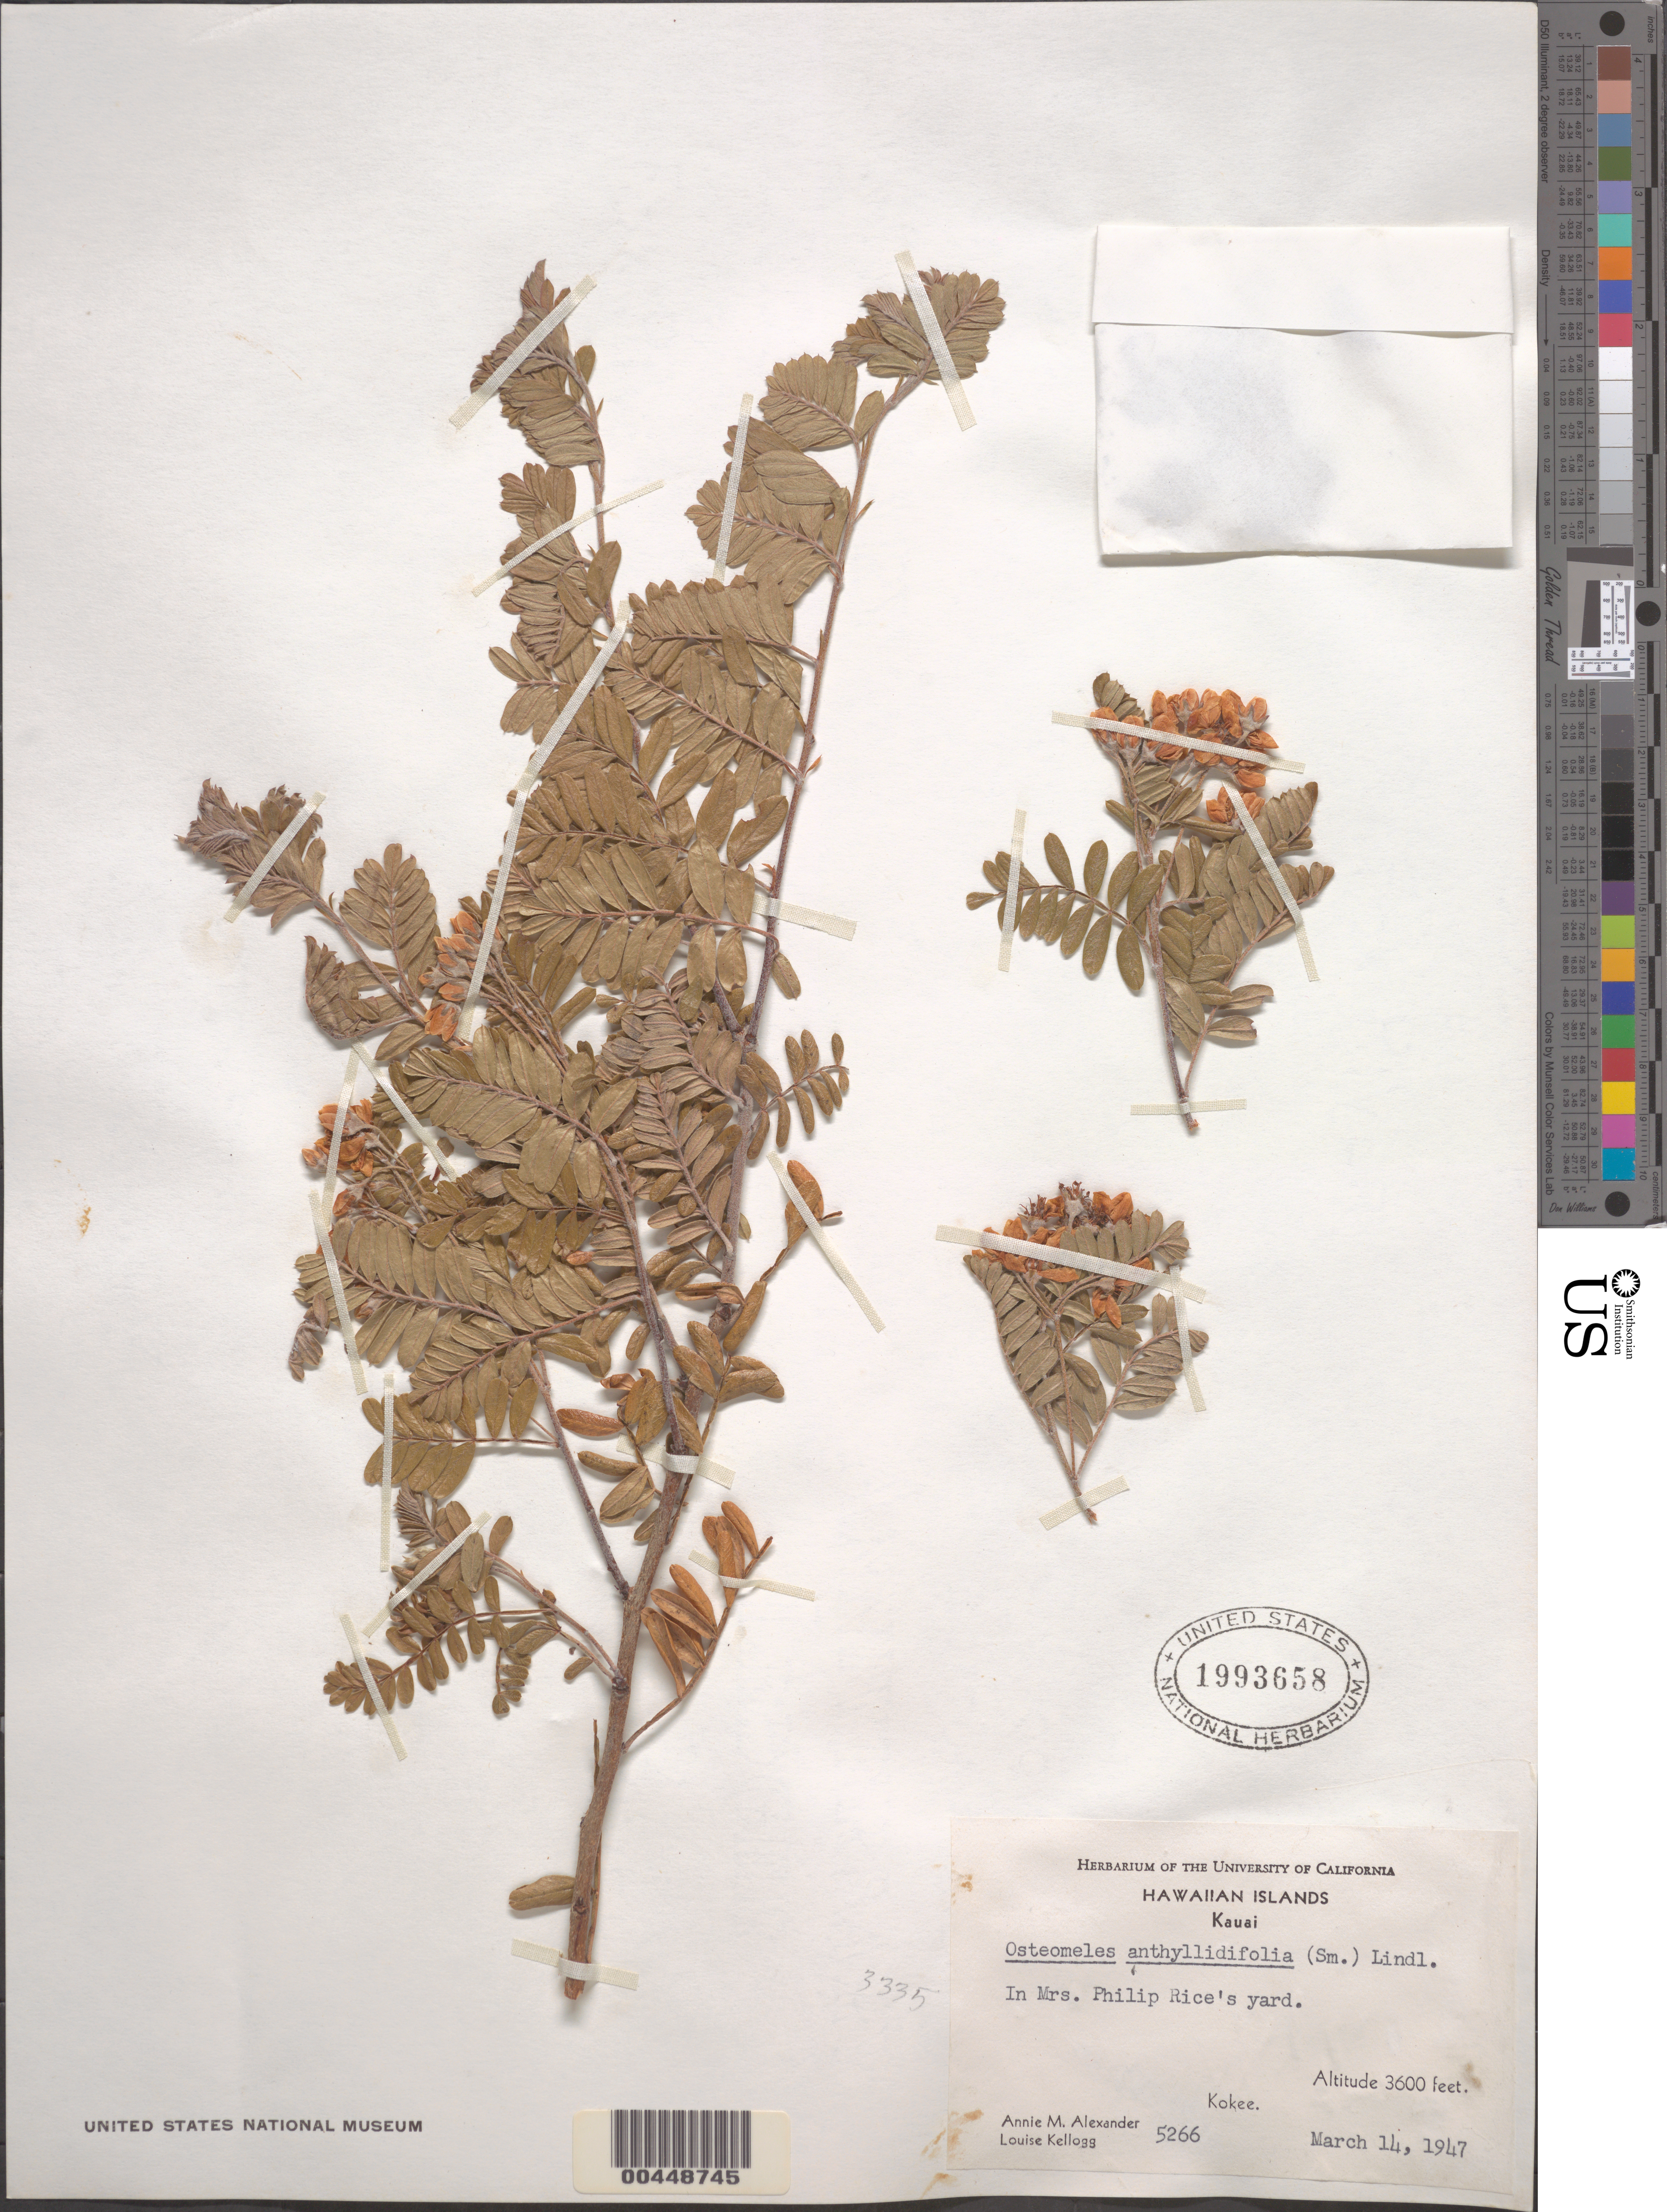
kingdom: Plantae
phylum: Tracheophyta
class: Magnoliopsida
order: Rosales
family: Rosaceae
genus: Osteomeles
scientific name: Osteomeles anthyllidifolia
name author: (Small) Lindl.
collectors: A. M. Alexander & L. Kellogg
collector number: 5266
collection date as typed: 14 Mar 1947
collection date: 1947-03-14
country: United States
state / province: Hawaii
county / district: Kauai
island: Kaua'i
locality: Kokee, Mrs. Philip Rice's yard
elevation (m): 1097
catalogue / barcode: US 1993658